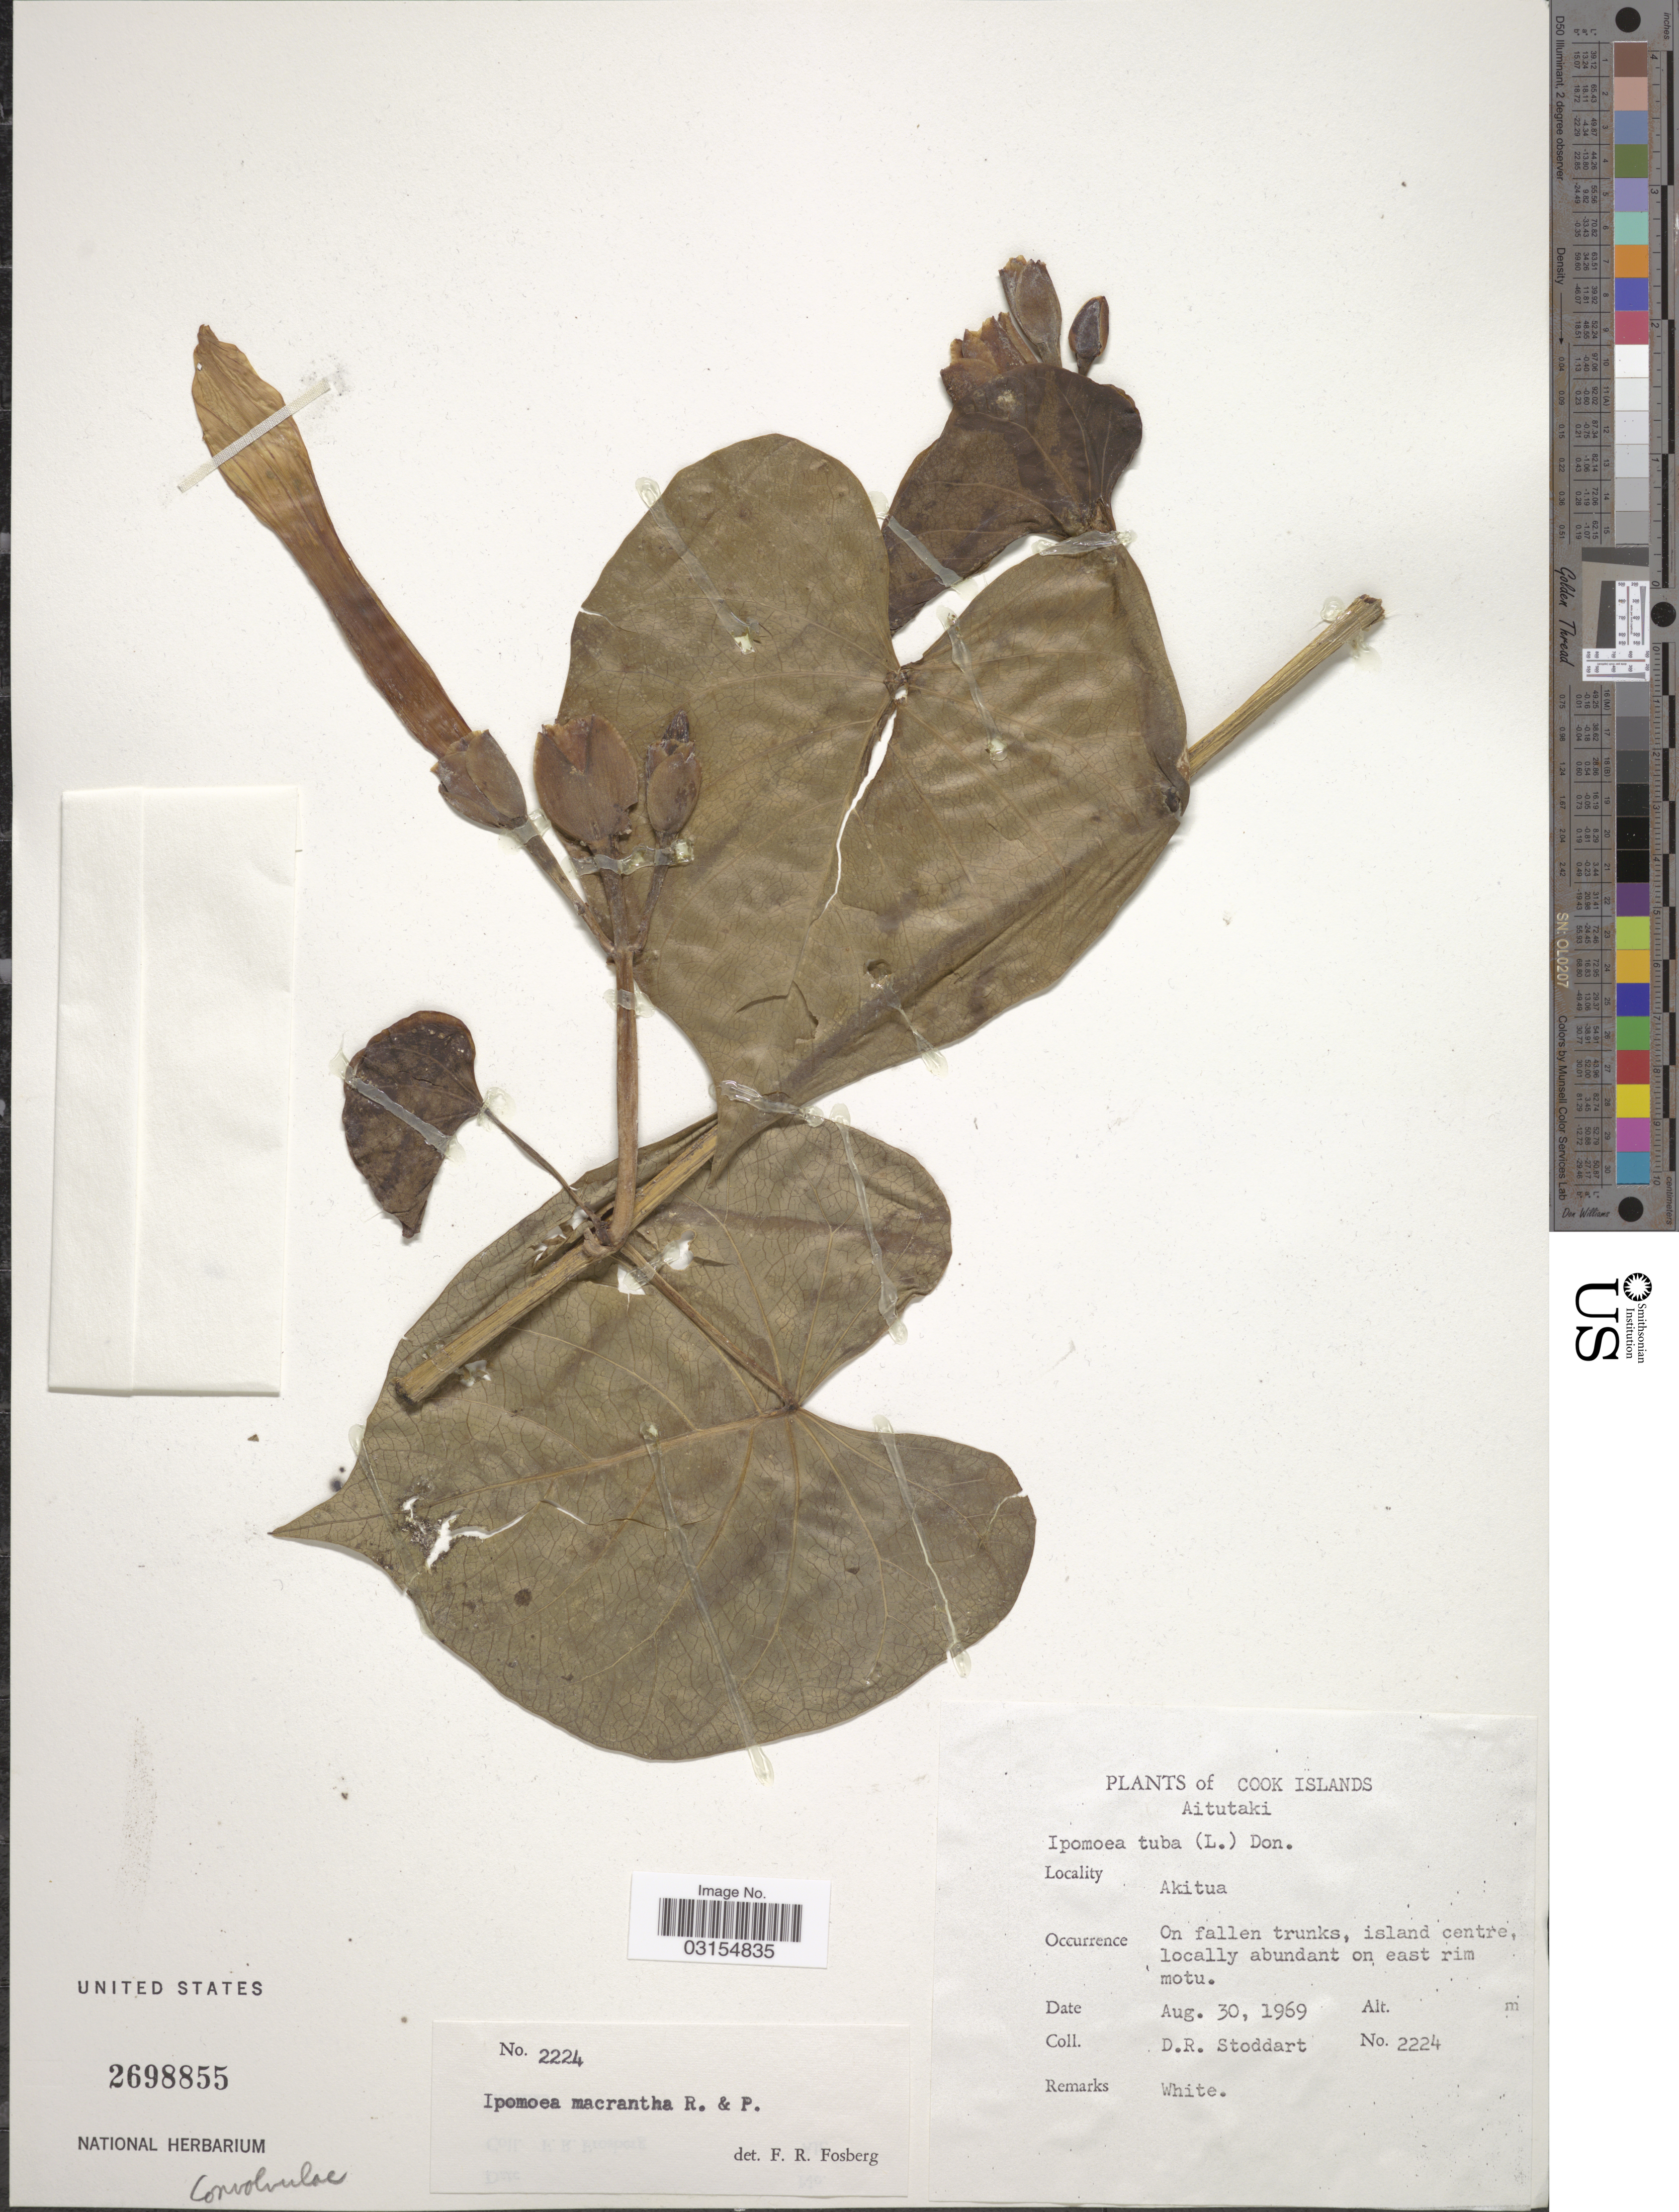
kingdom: Plantae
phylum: Tracheophyta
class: Magnoliopsida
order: Solanales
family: Convolvulaceae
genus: Ipomoea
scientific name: Ipomoea violacea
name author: L.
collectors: D. R. Stoddart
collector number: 2224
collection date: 1969-08-30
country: Cook Islands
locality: Aitutaki, Akitua, On fallen trunks, island centre, locally abundant on east rim motu.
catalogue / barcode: US 2698855